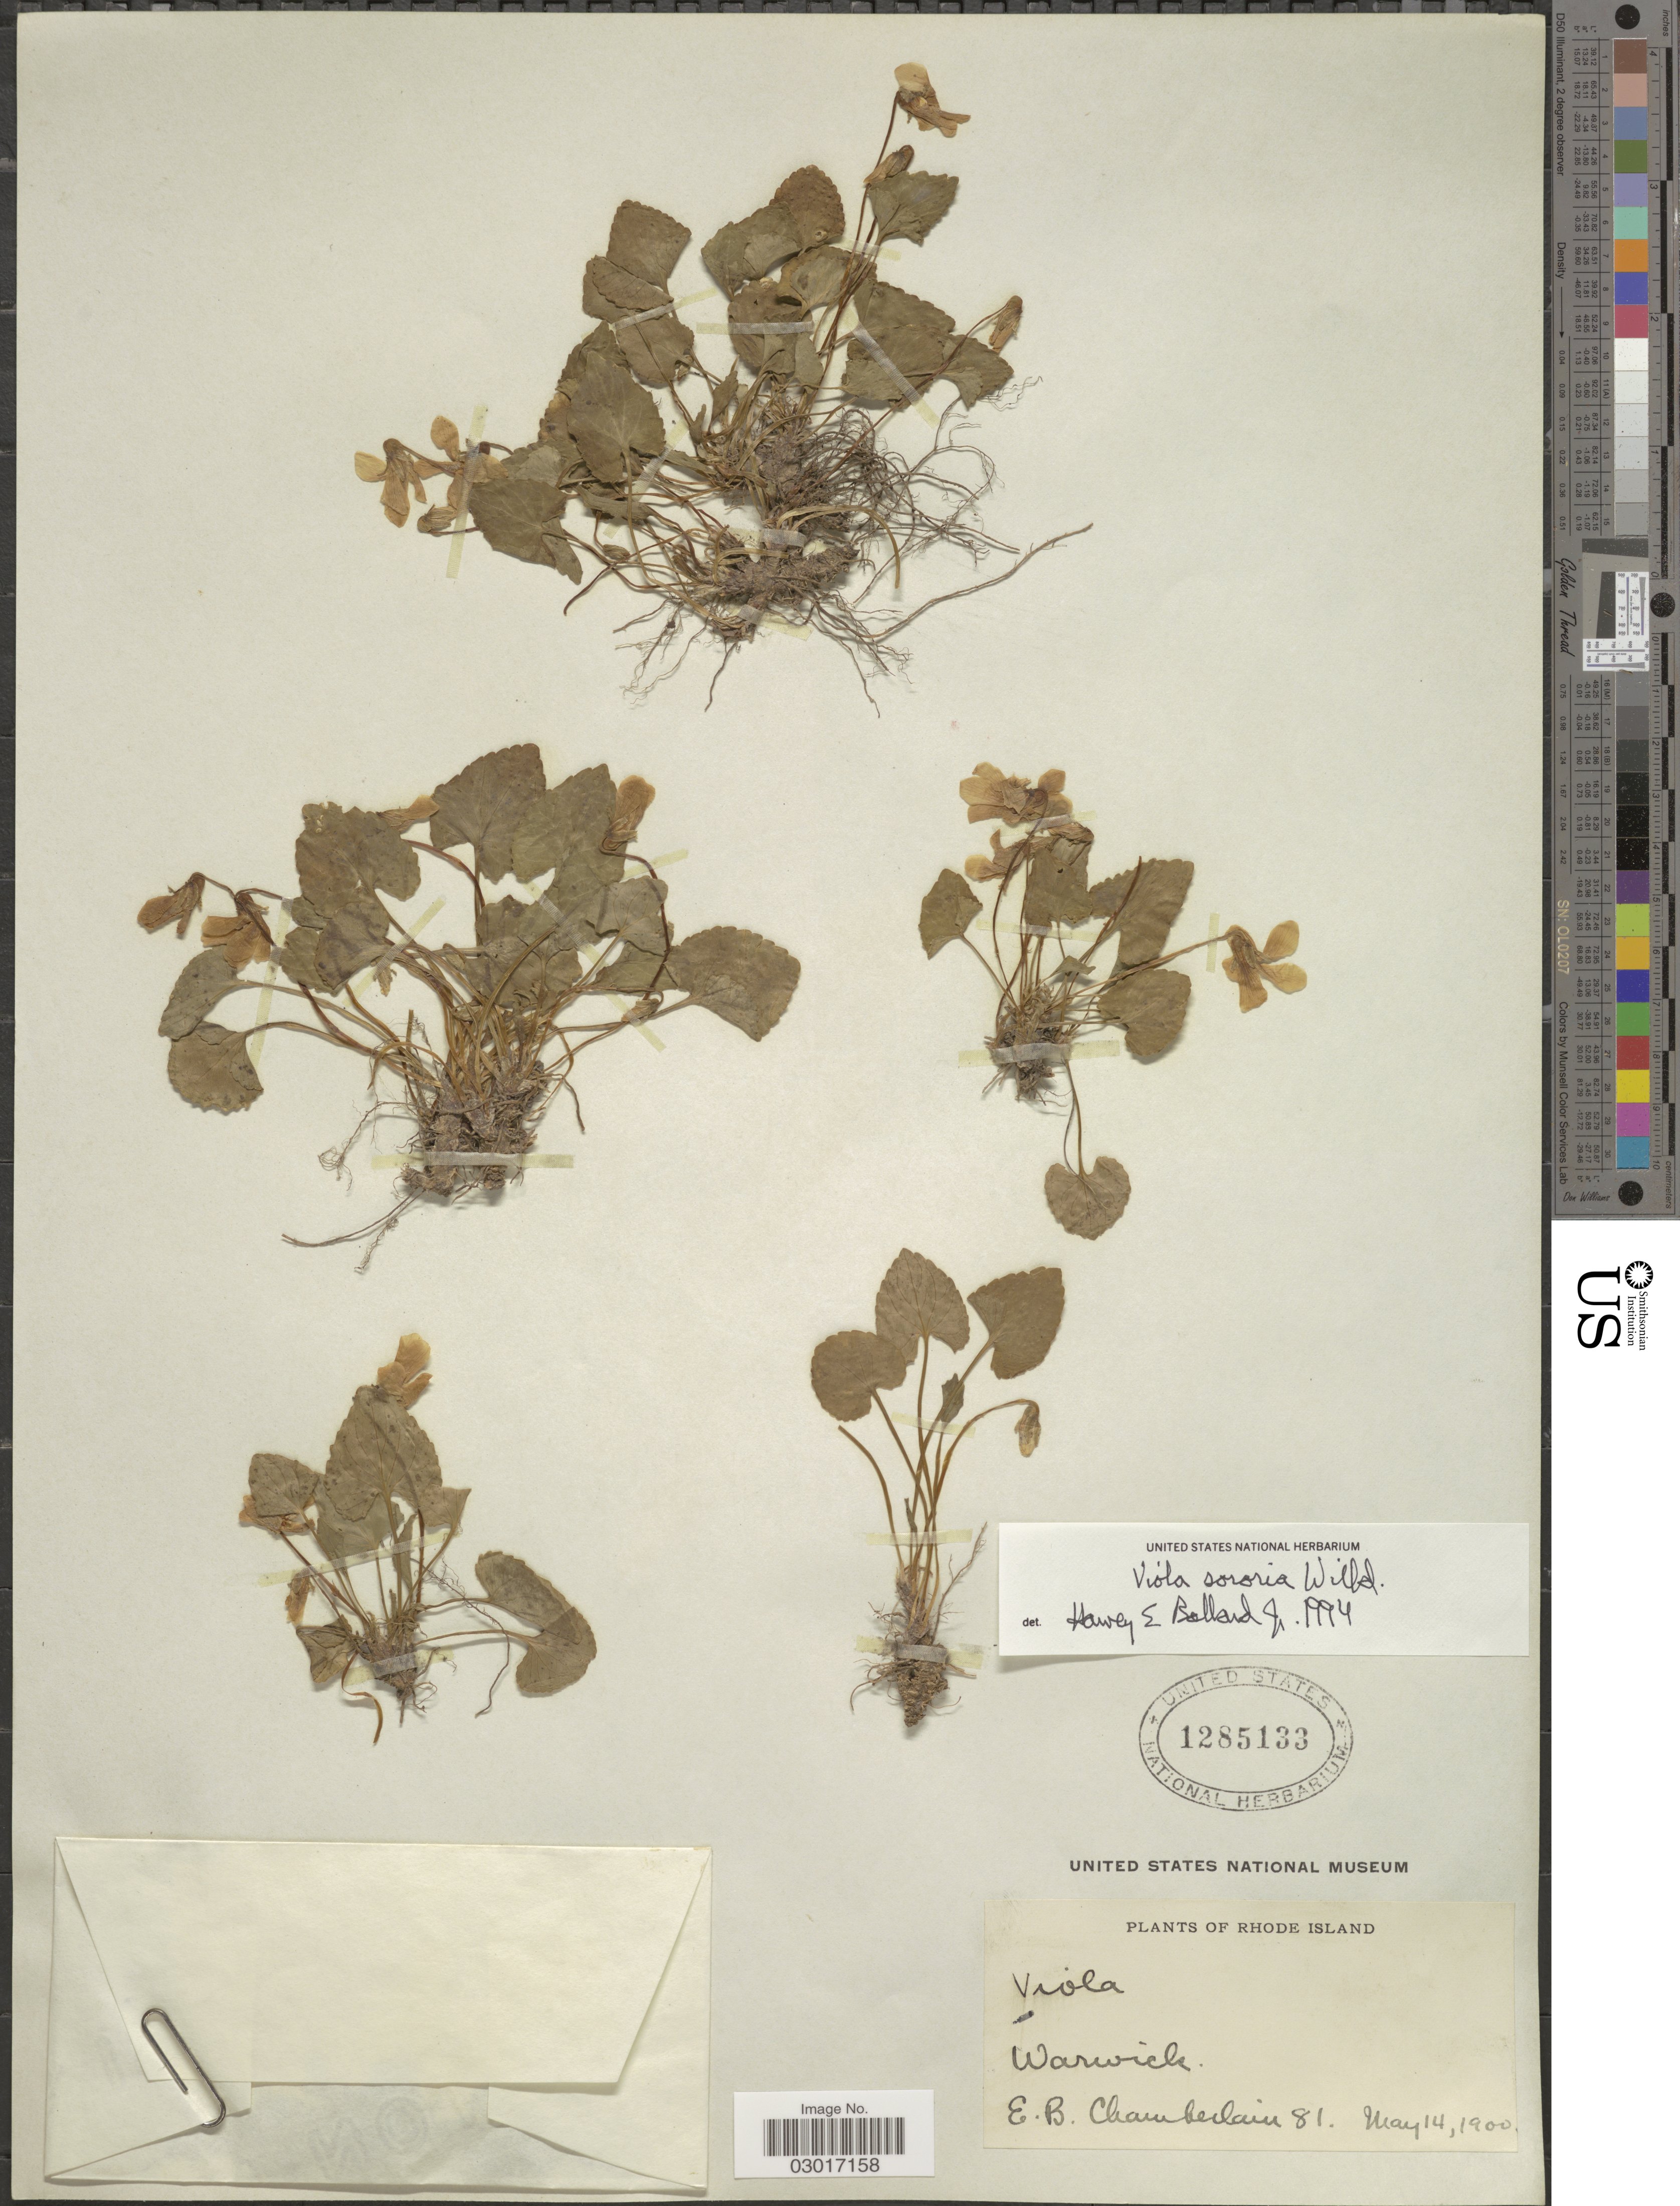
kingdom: Plantae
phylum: Tracheophyta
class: Magnoliopsida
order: Malpighiales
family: Violaceae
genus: Viola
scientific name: Viola sororia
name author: Willd.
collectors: E. Chamberlain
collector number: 81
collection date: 1900-05-14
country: United States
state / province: Rhode Island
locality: Rhode Island. Warwick.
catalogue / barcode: US 1285133